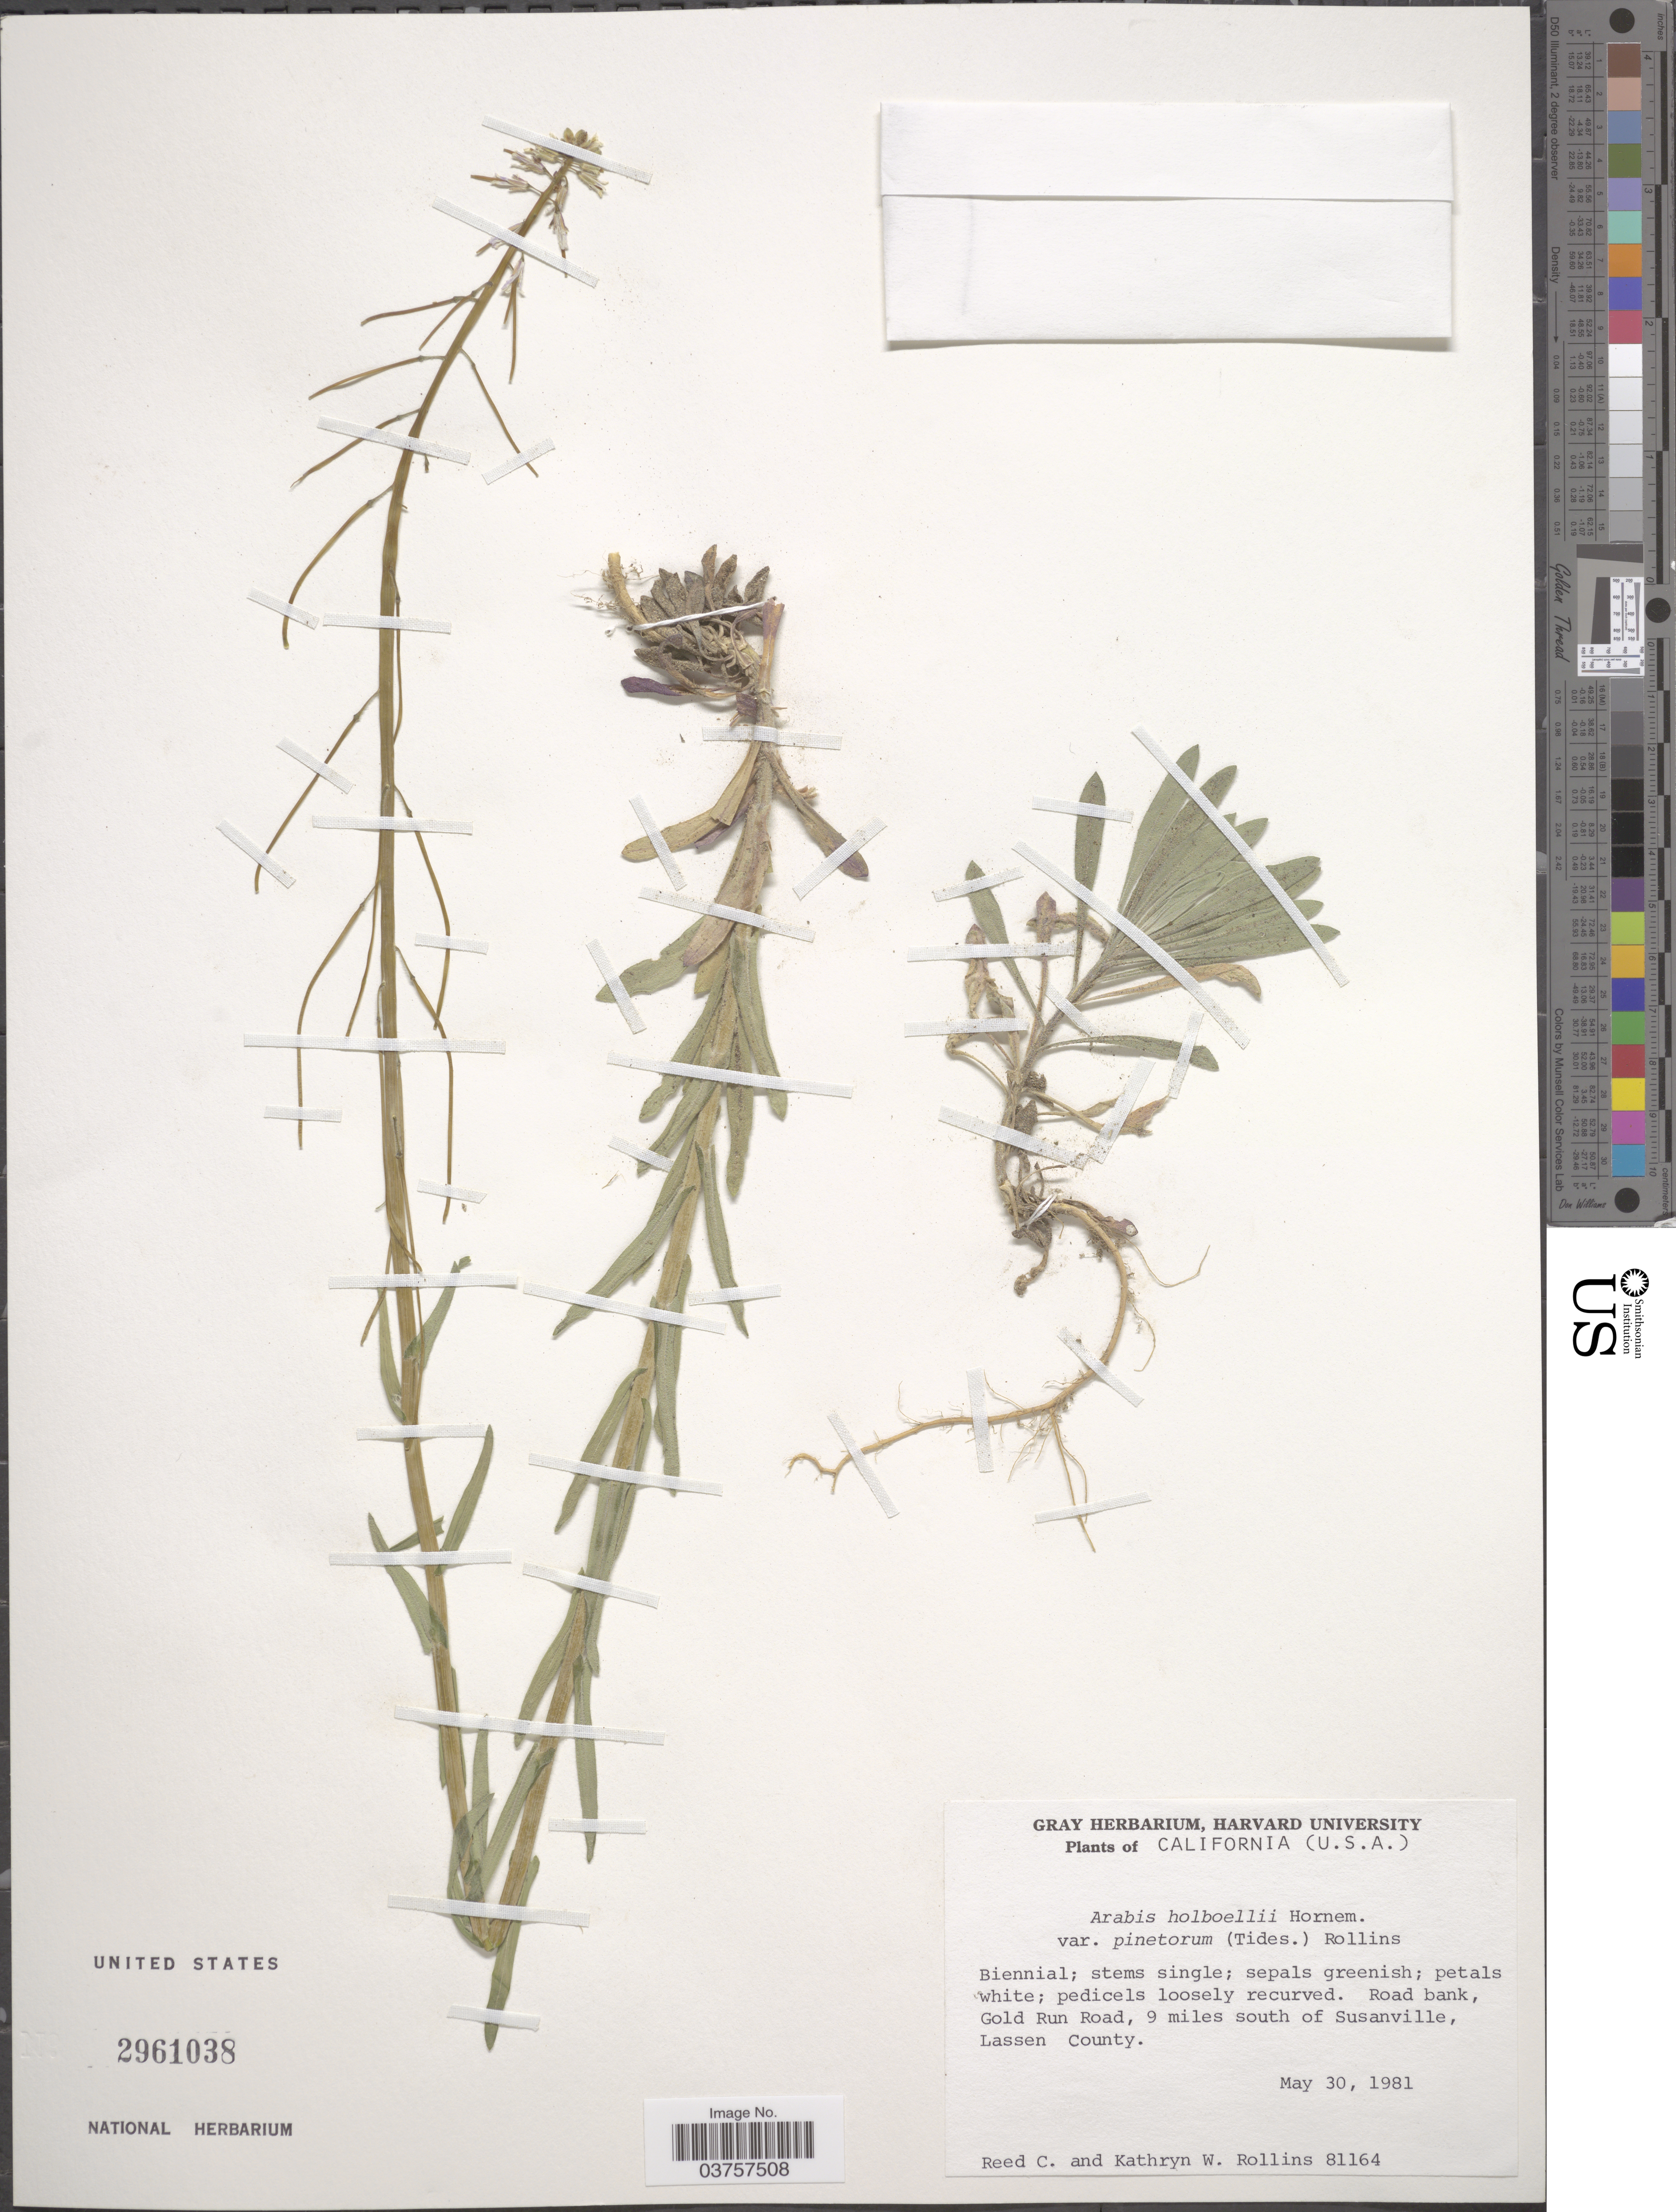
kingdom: Plantae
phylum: Tracheophyta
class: Magnoliopsida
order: Brassicales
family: Brassicaceae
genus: Arabis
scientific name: Arabis holboellii var. pinetorum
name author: (Tidestr.) Rollins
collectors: R. C. Rollins & K. W. Rollins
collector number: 81164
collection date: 1981-05-30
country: United States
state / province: California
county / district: Lassen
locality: Road bank, Gold Run Road, 9 miles south of Susanville, Lassen County.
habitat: road bank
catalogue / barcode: US 2961038